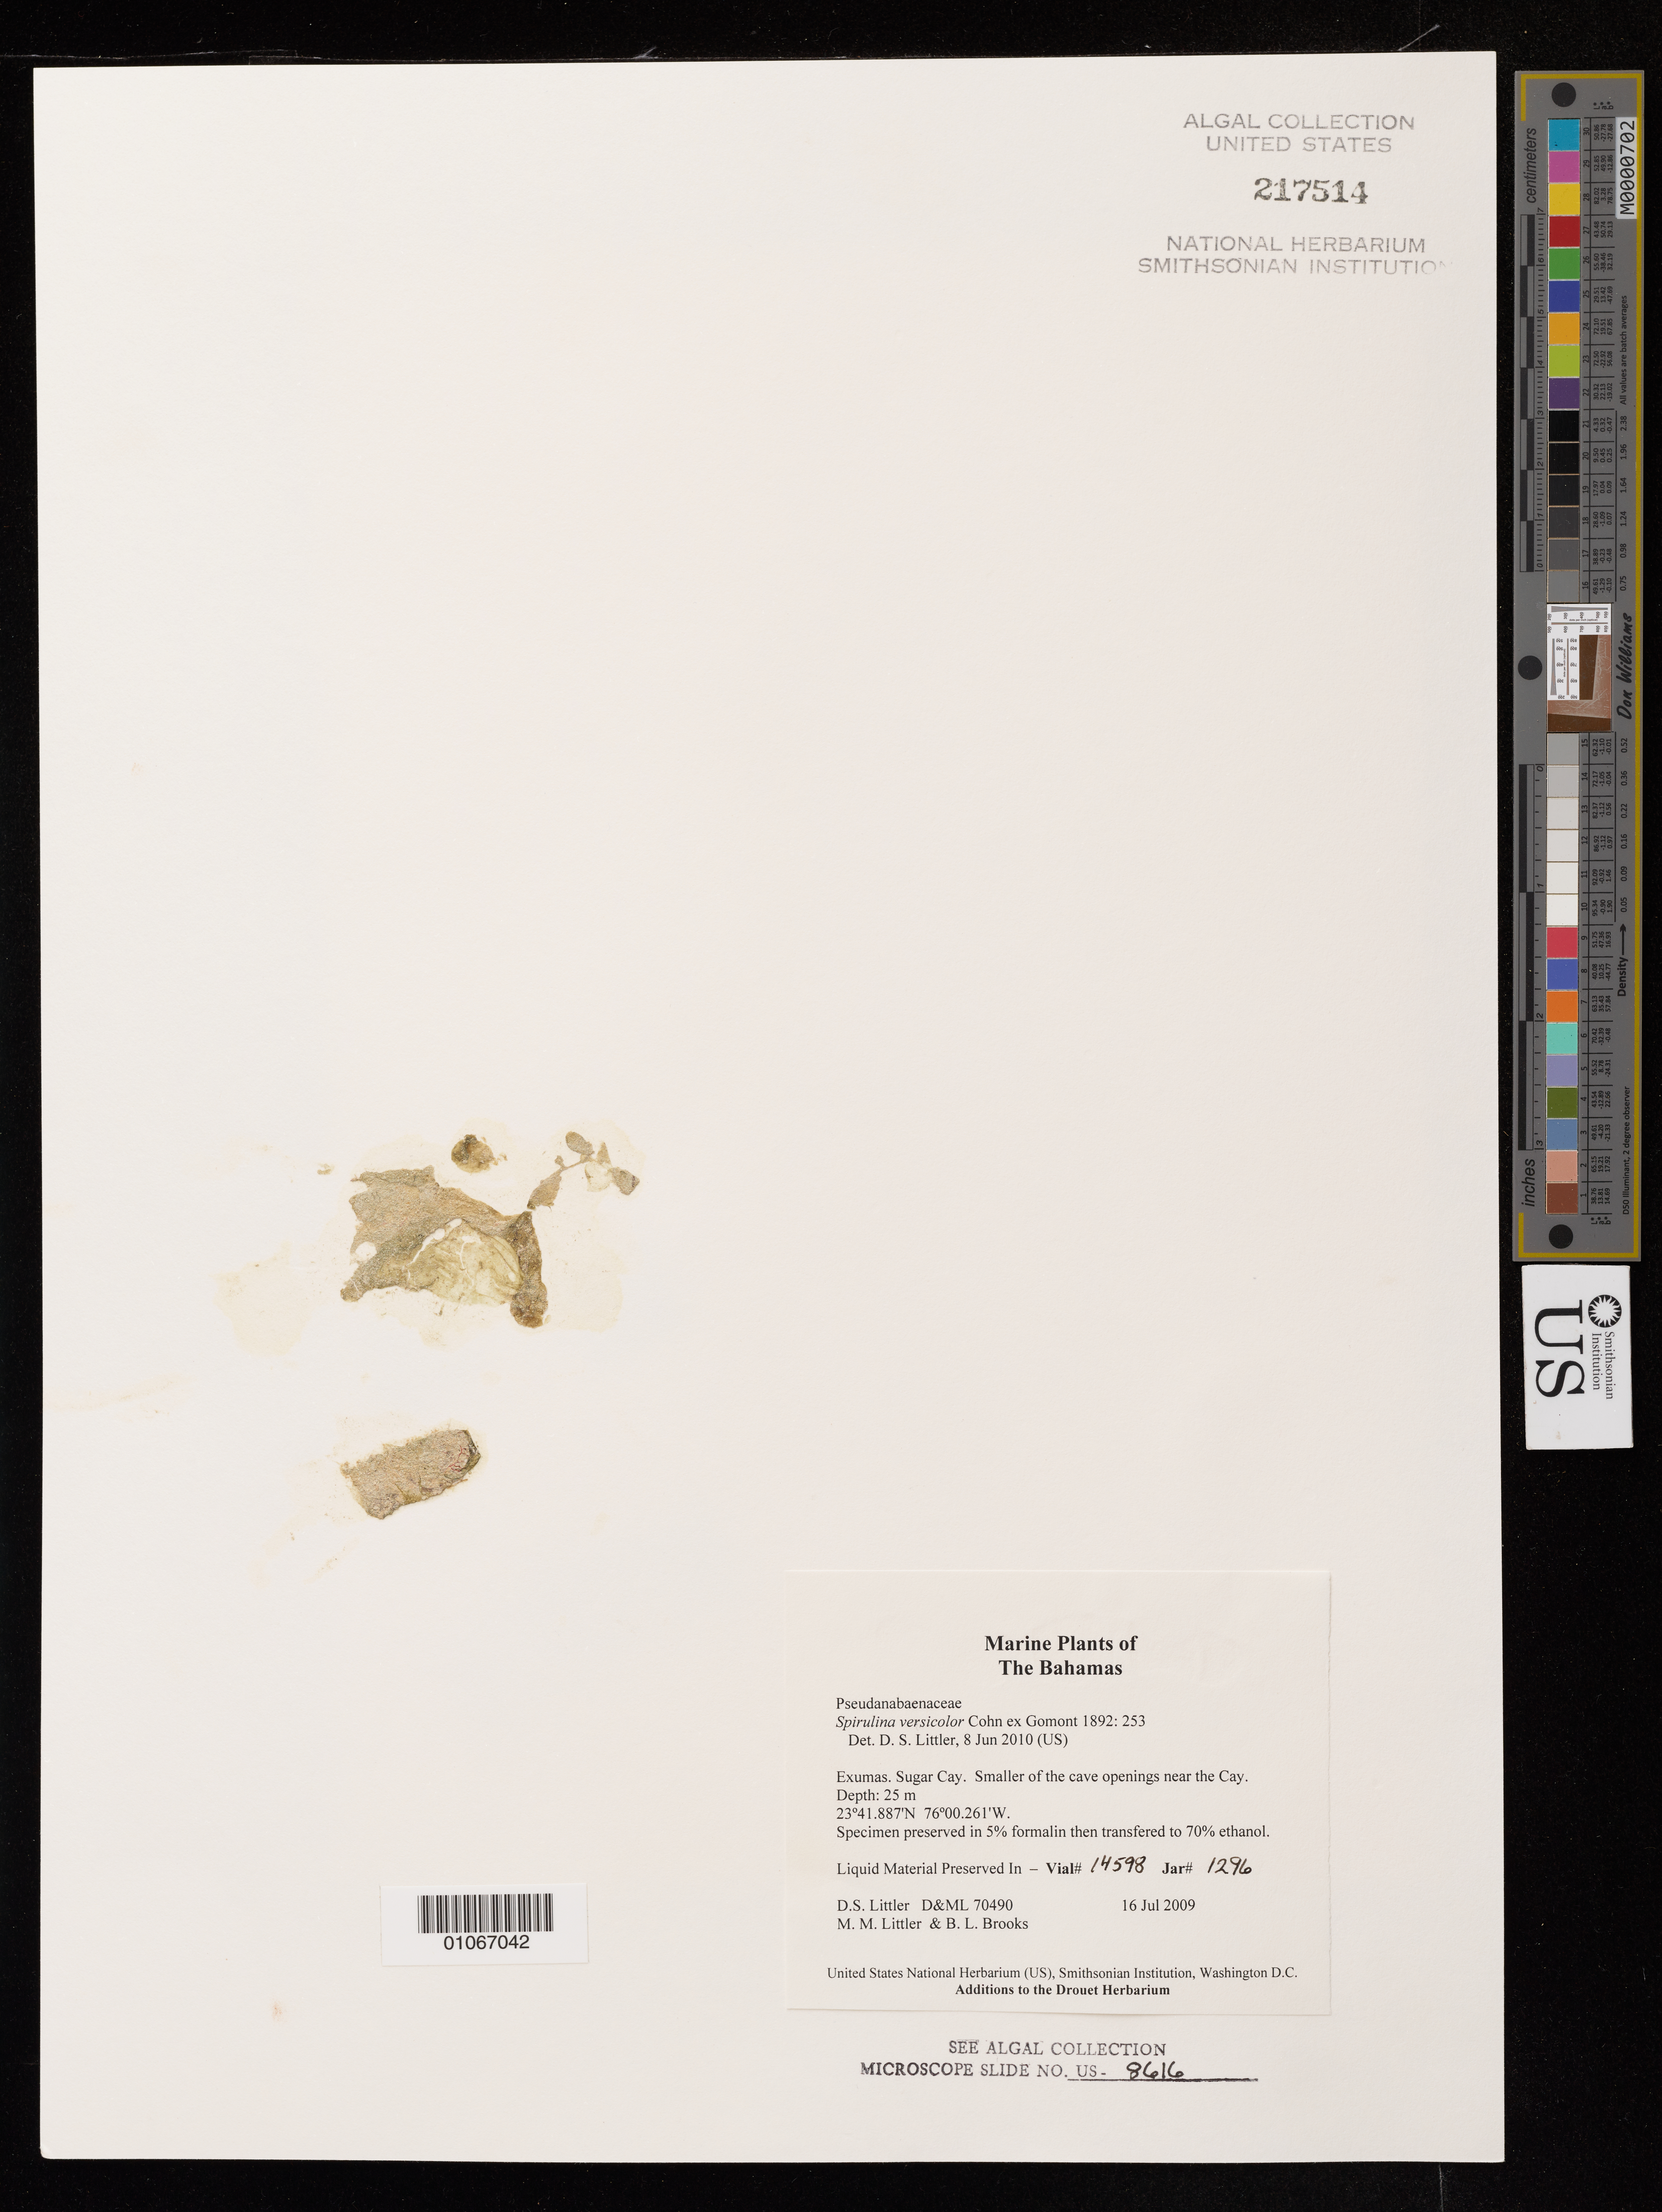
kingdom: Bacteria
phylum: Cyanobacteria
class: Cyanobacteriia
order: Cyanobacteriales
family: Spirulinaceae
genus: Spirulina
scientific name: Spirulina versicolor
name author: Cohn in Rabenh.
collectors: D. S. Littler, M. M. Littler & B. Brooks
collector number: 70490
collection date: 2009-07-16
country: Bahamas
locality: Exumas. Sugar Cay, Smaller of the cave openings near the Cay.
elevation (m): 25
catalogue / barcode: US 217514